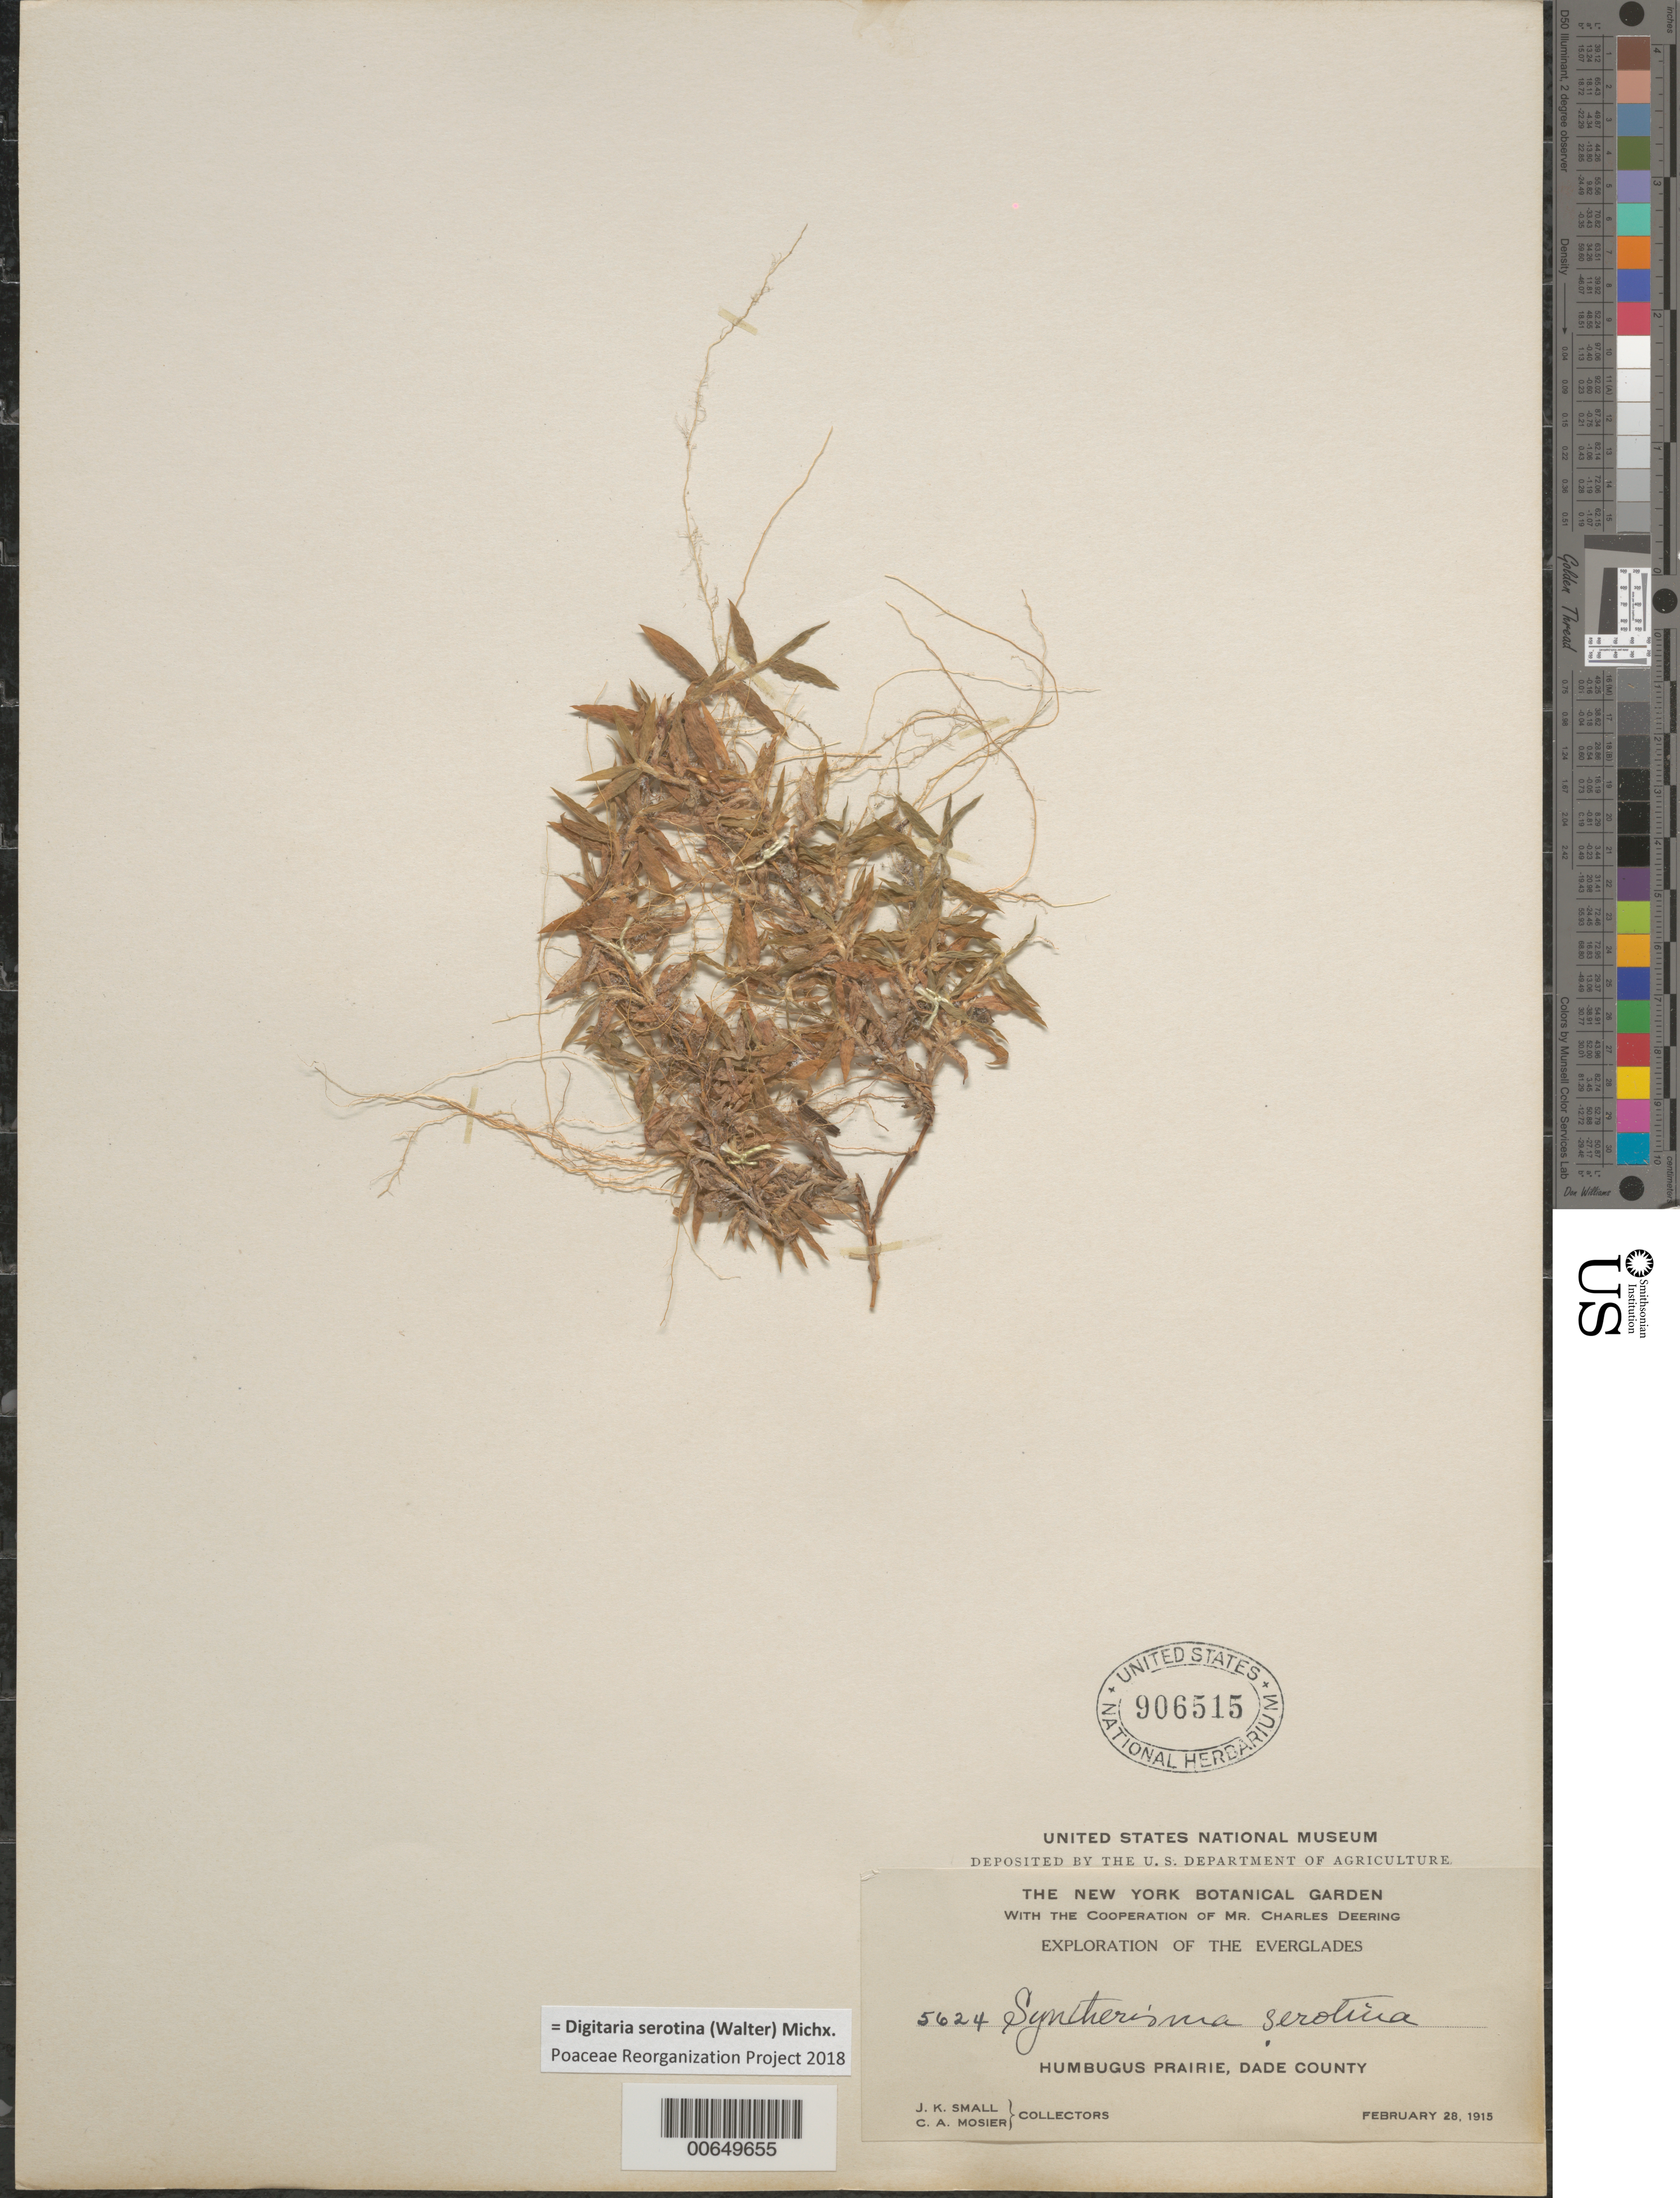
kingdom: Plantae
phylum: Tracheophyta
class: Liliopsida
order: Poales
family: Poaceae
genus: Digitaria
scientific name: Digitaria serotina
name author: (Walter) Michx.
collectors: J. K. Small & C. A. Mosier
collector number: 5624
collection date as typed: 28 Feb 1915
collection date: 1915-02-28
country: United States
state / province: Florida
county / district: Dade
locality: Humbugus Prairie.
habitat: Prairie.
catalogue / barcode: US 906515